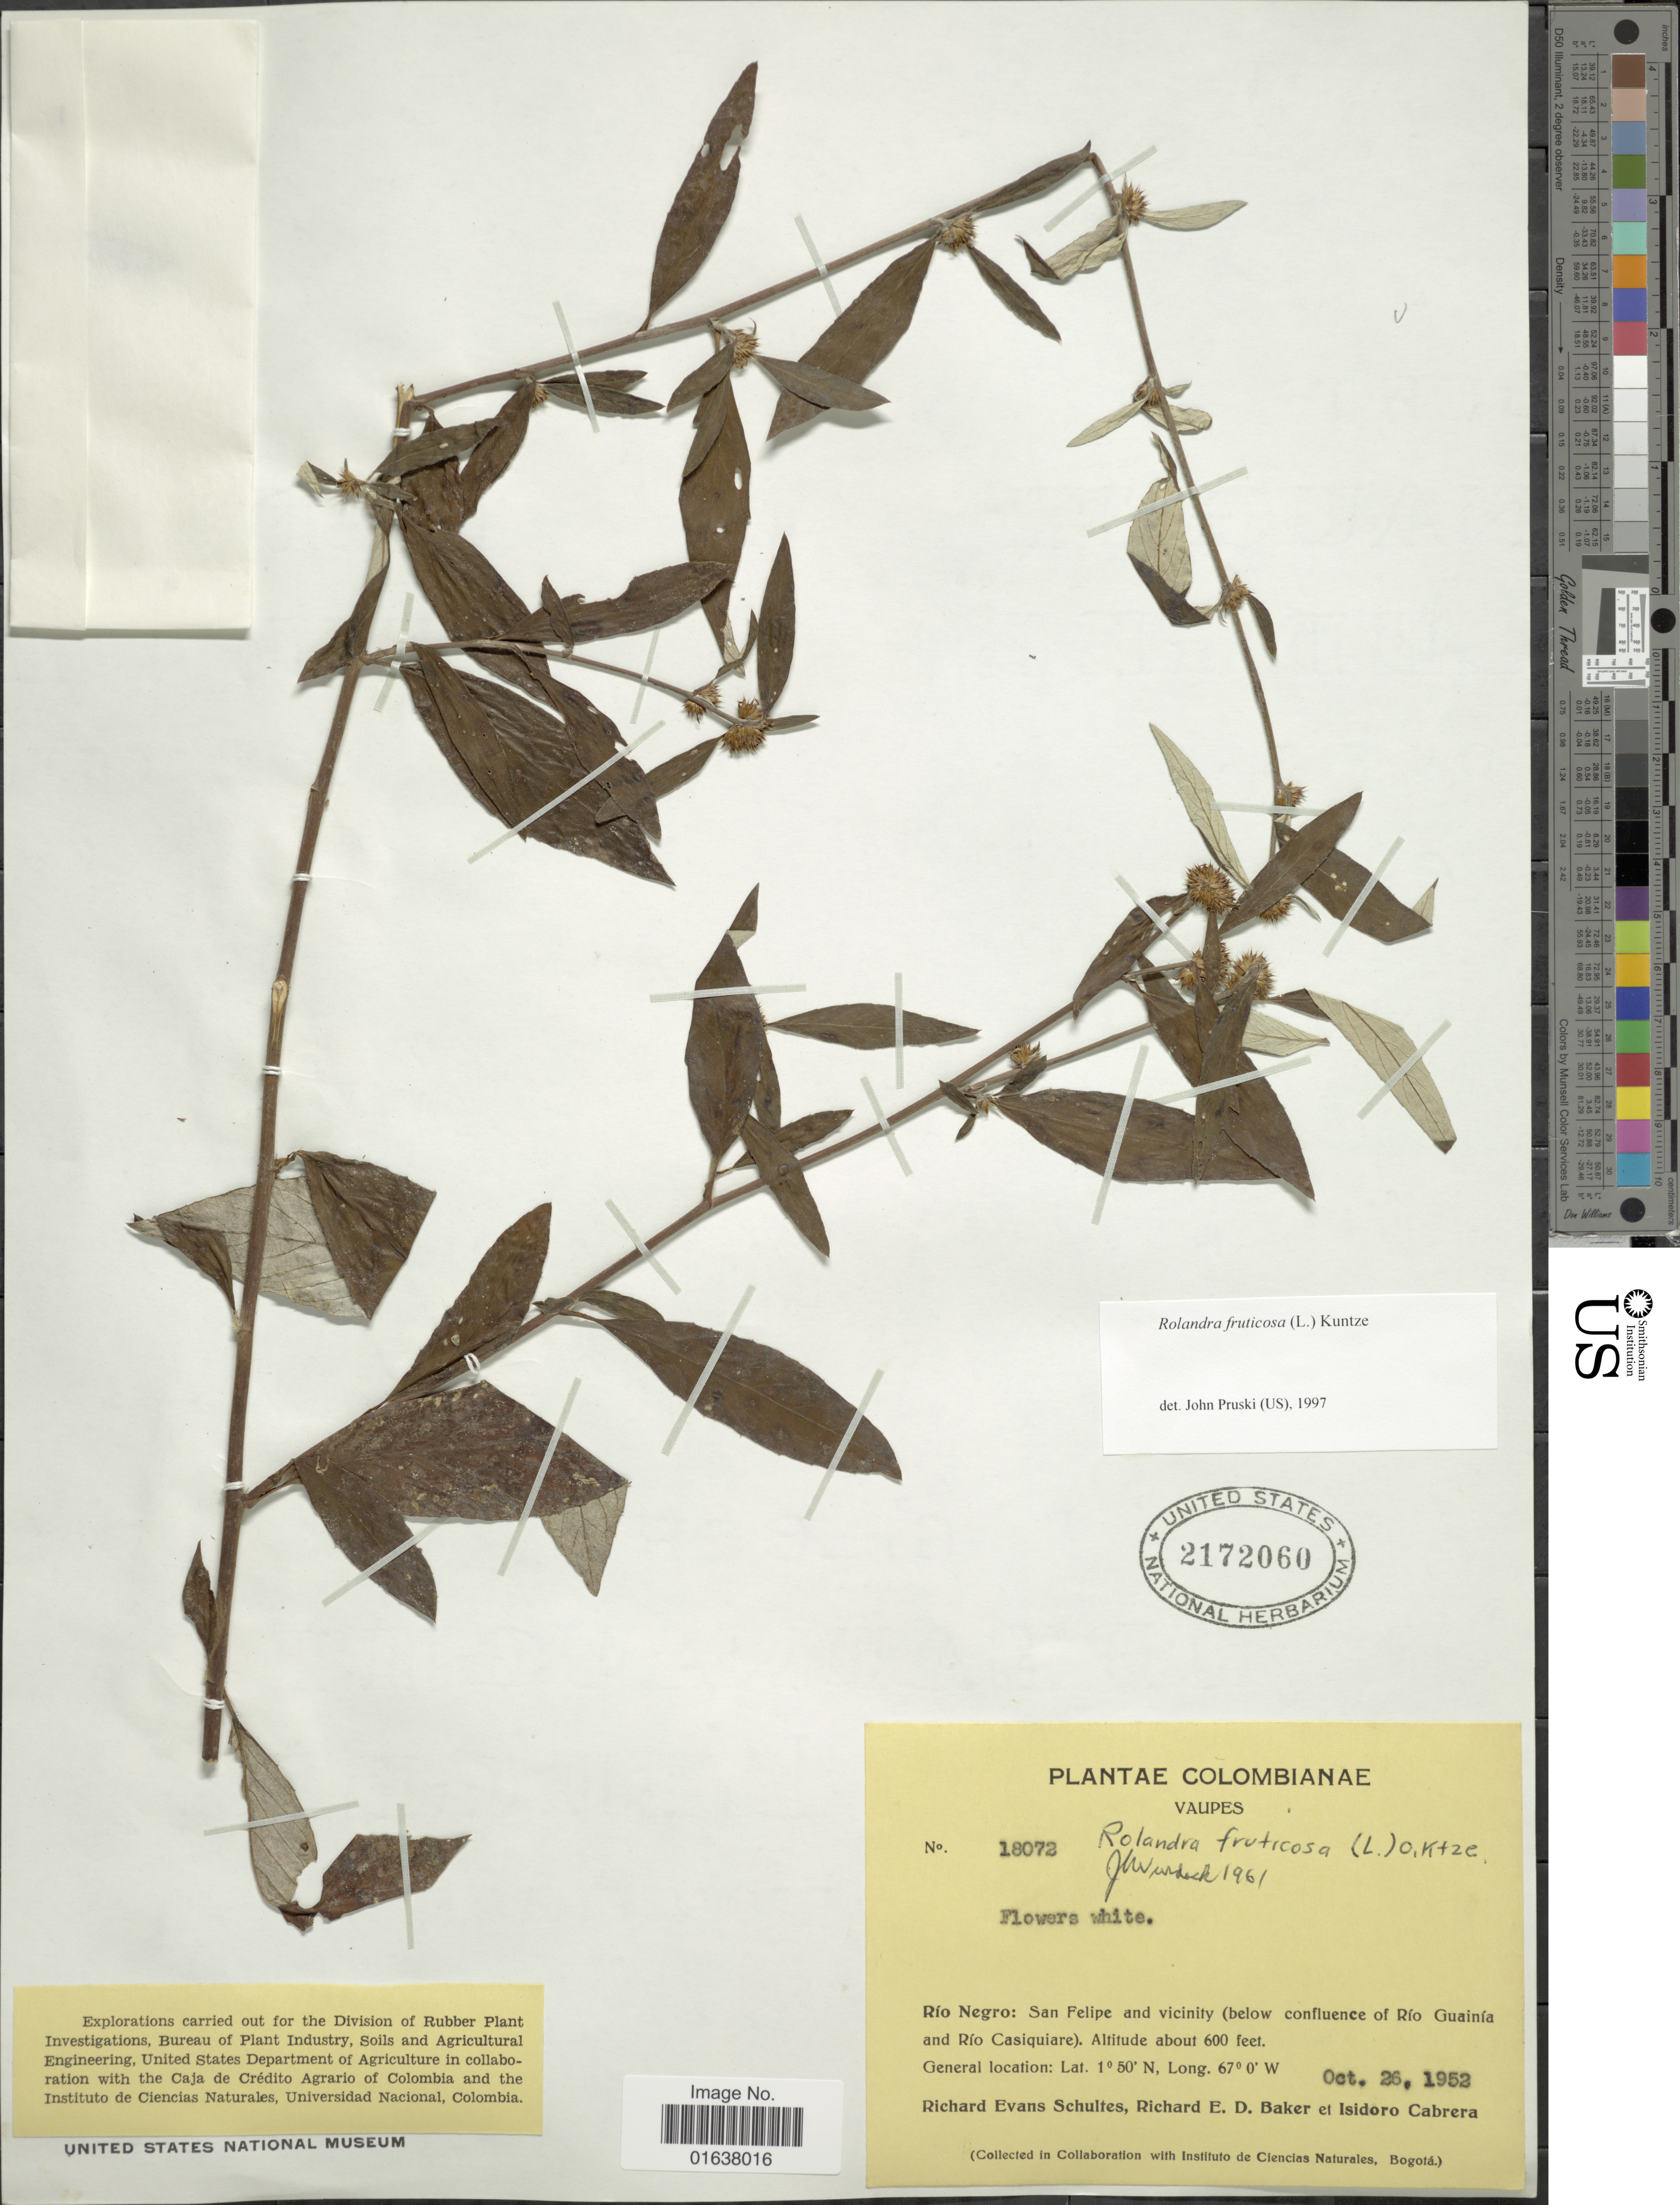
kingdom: Plantae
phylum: Tracheophyta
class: Magnoliopsida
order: Asterales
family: Asteraceae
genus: Rolandra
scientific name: Rolandra fruticosa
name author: (L.) Kuntze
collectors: R. E. Schultes, R. E. D. Baker & I. Cabrera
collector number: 18072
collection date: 1952-10-26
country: Colombia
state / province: Vaupés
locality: Rio Negro: San Felipe and vicinity (below confluence of Rio Guainia and Rio Casiquiare)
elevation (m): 183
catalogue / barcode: US 2172060